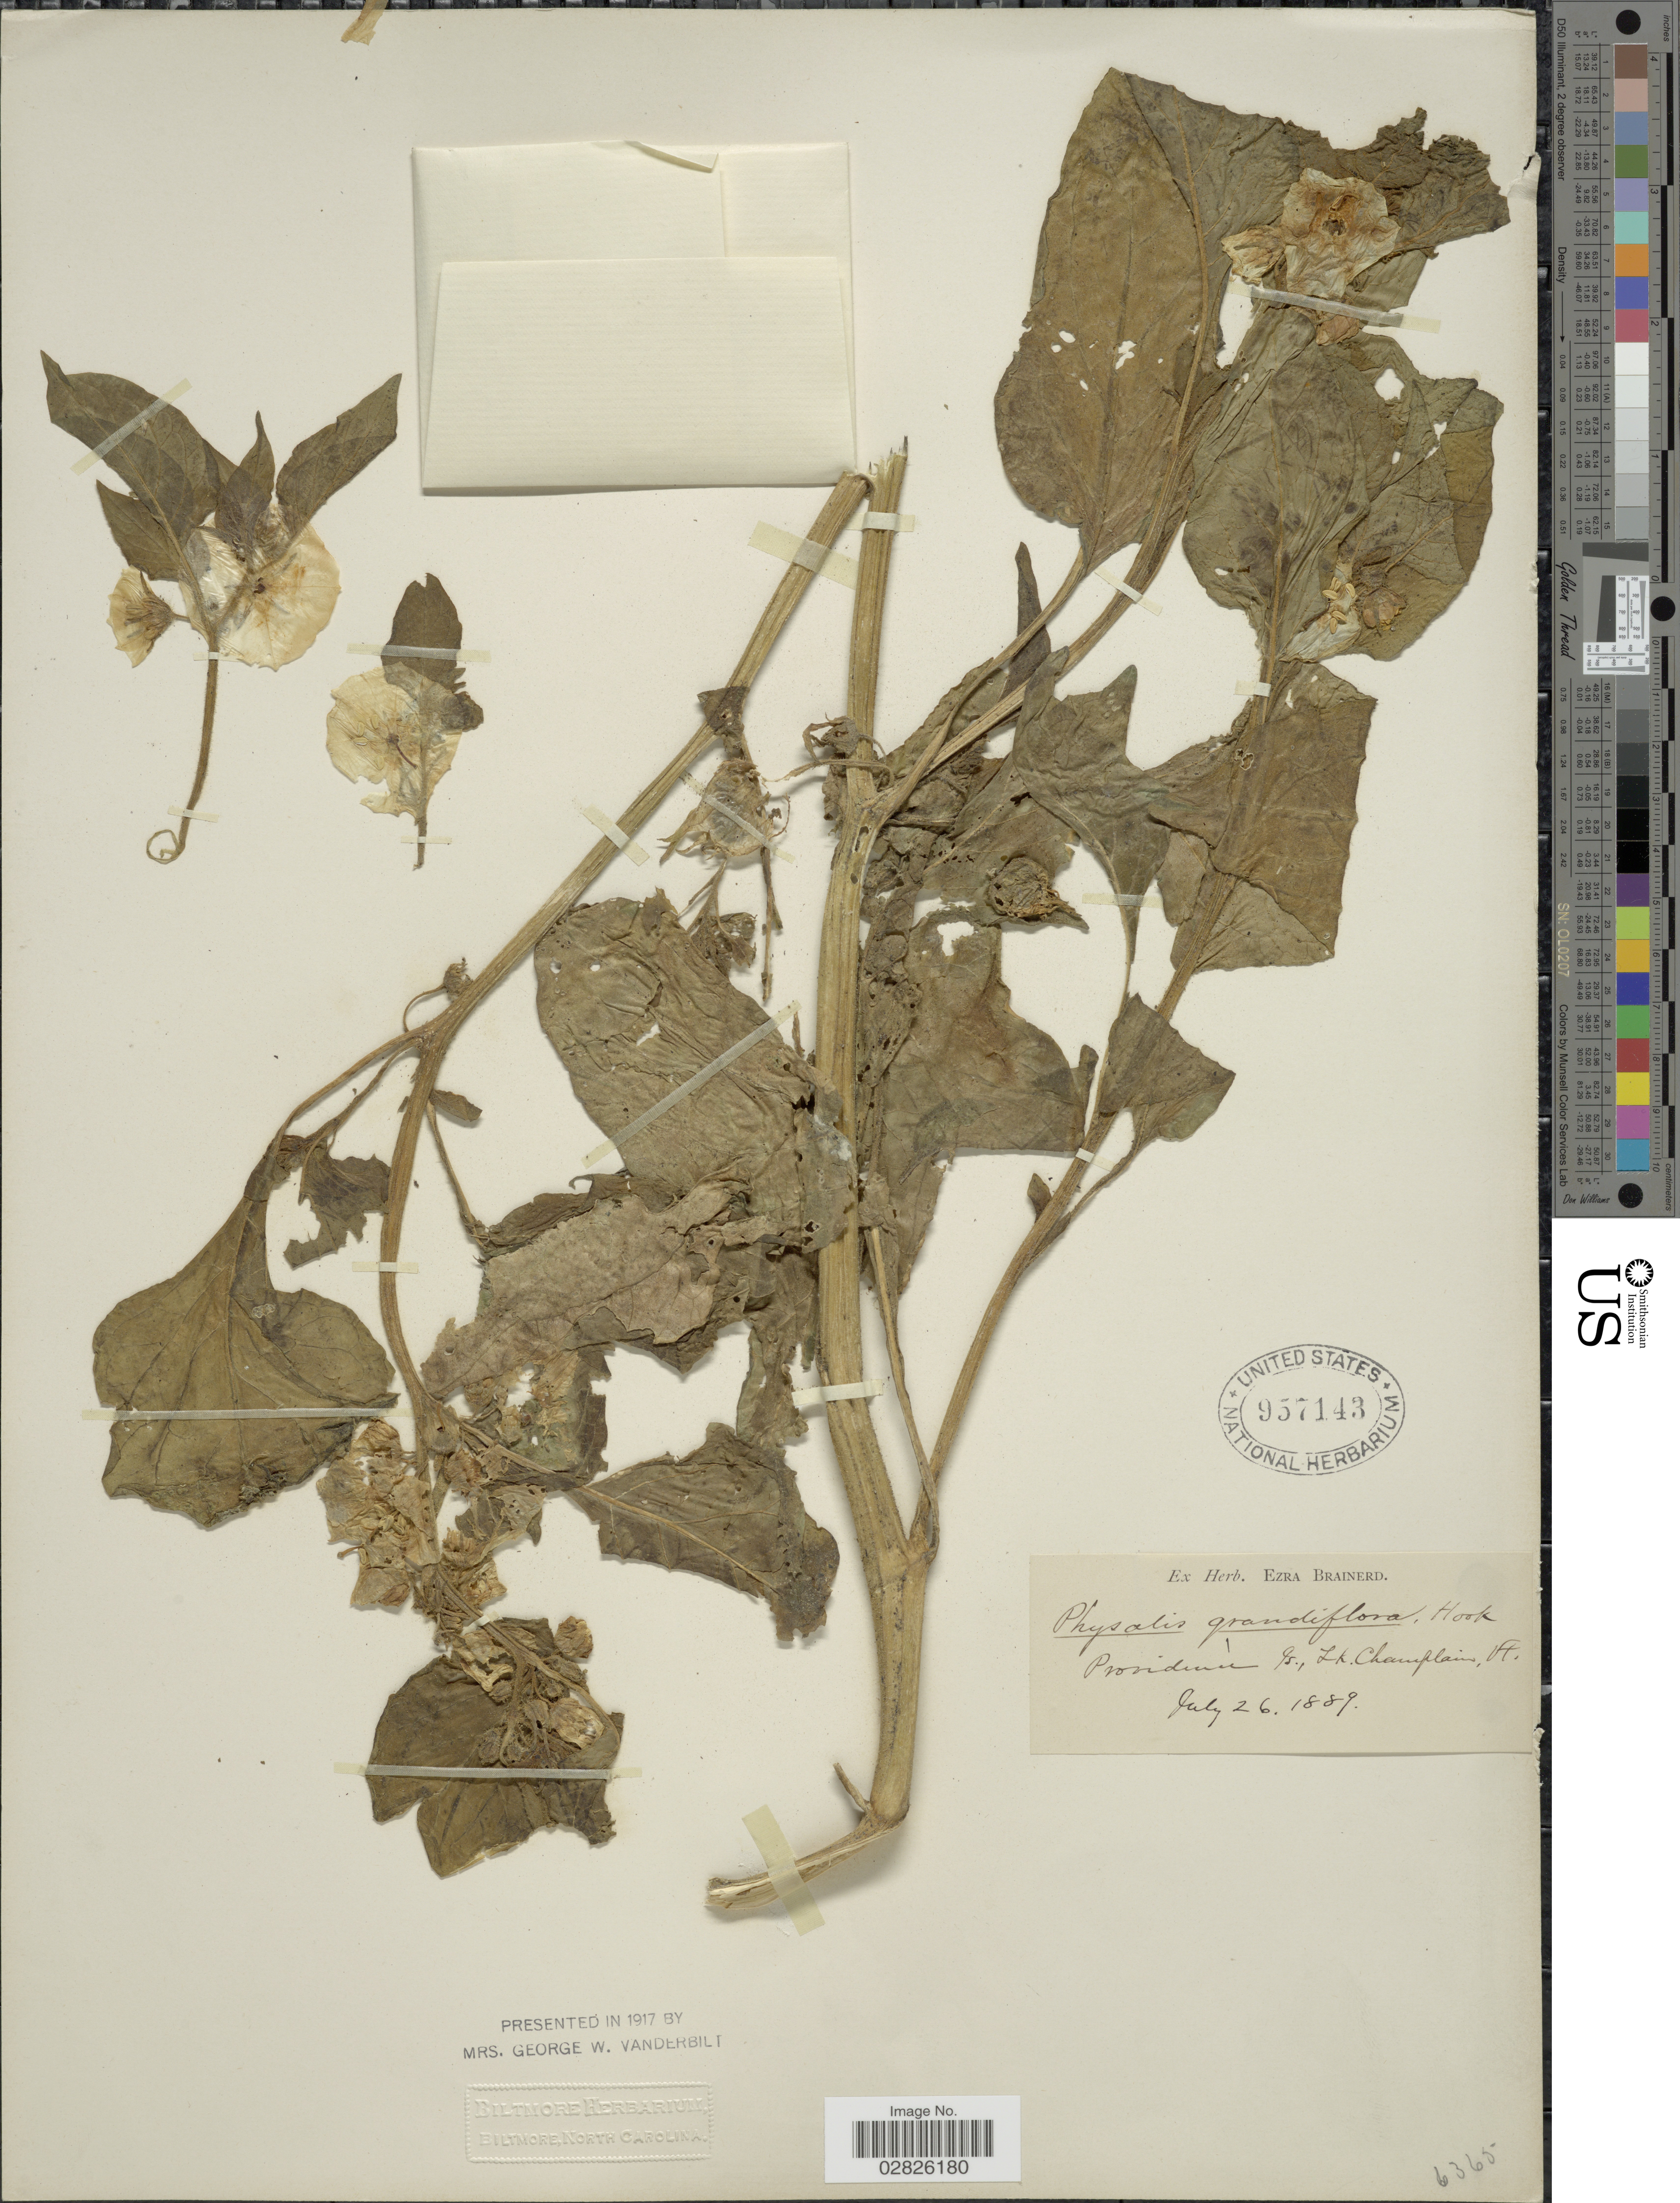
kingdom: Plantae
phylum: Tracheophyta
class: Magnoliopsida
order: Solanales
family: Solanaceae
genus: Leucophysalis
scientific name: Leucophysalis grandiflora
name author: (Hook.) Rydb.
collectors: ex herb. Ezra Brainerd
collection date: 1889-07-26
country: United States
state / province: Vermont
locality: Providence Is., Lk. Champlain.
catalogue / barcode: US 957143